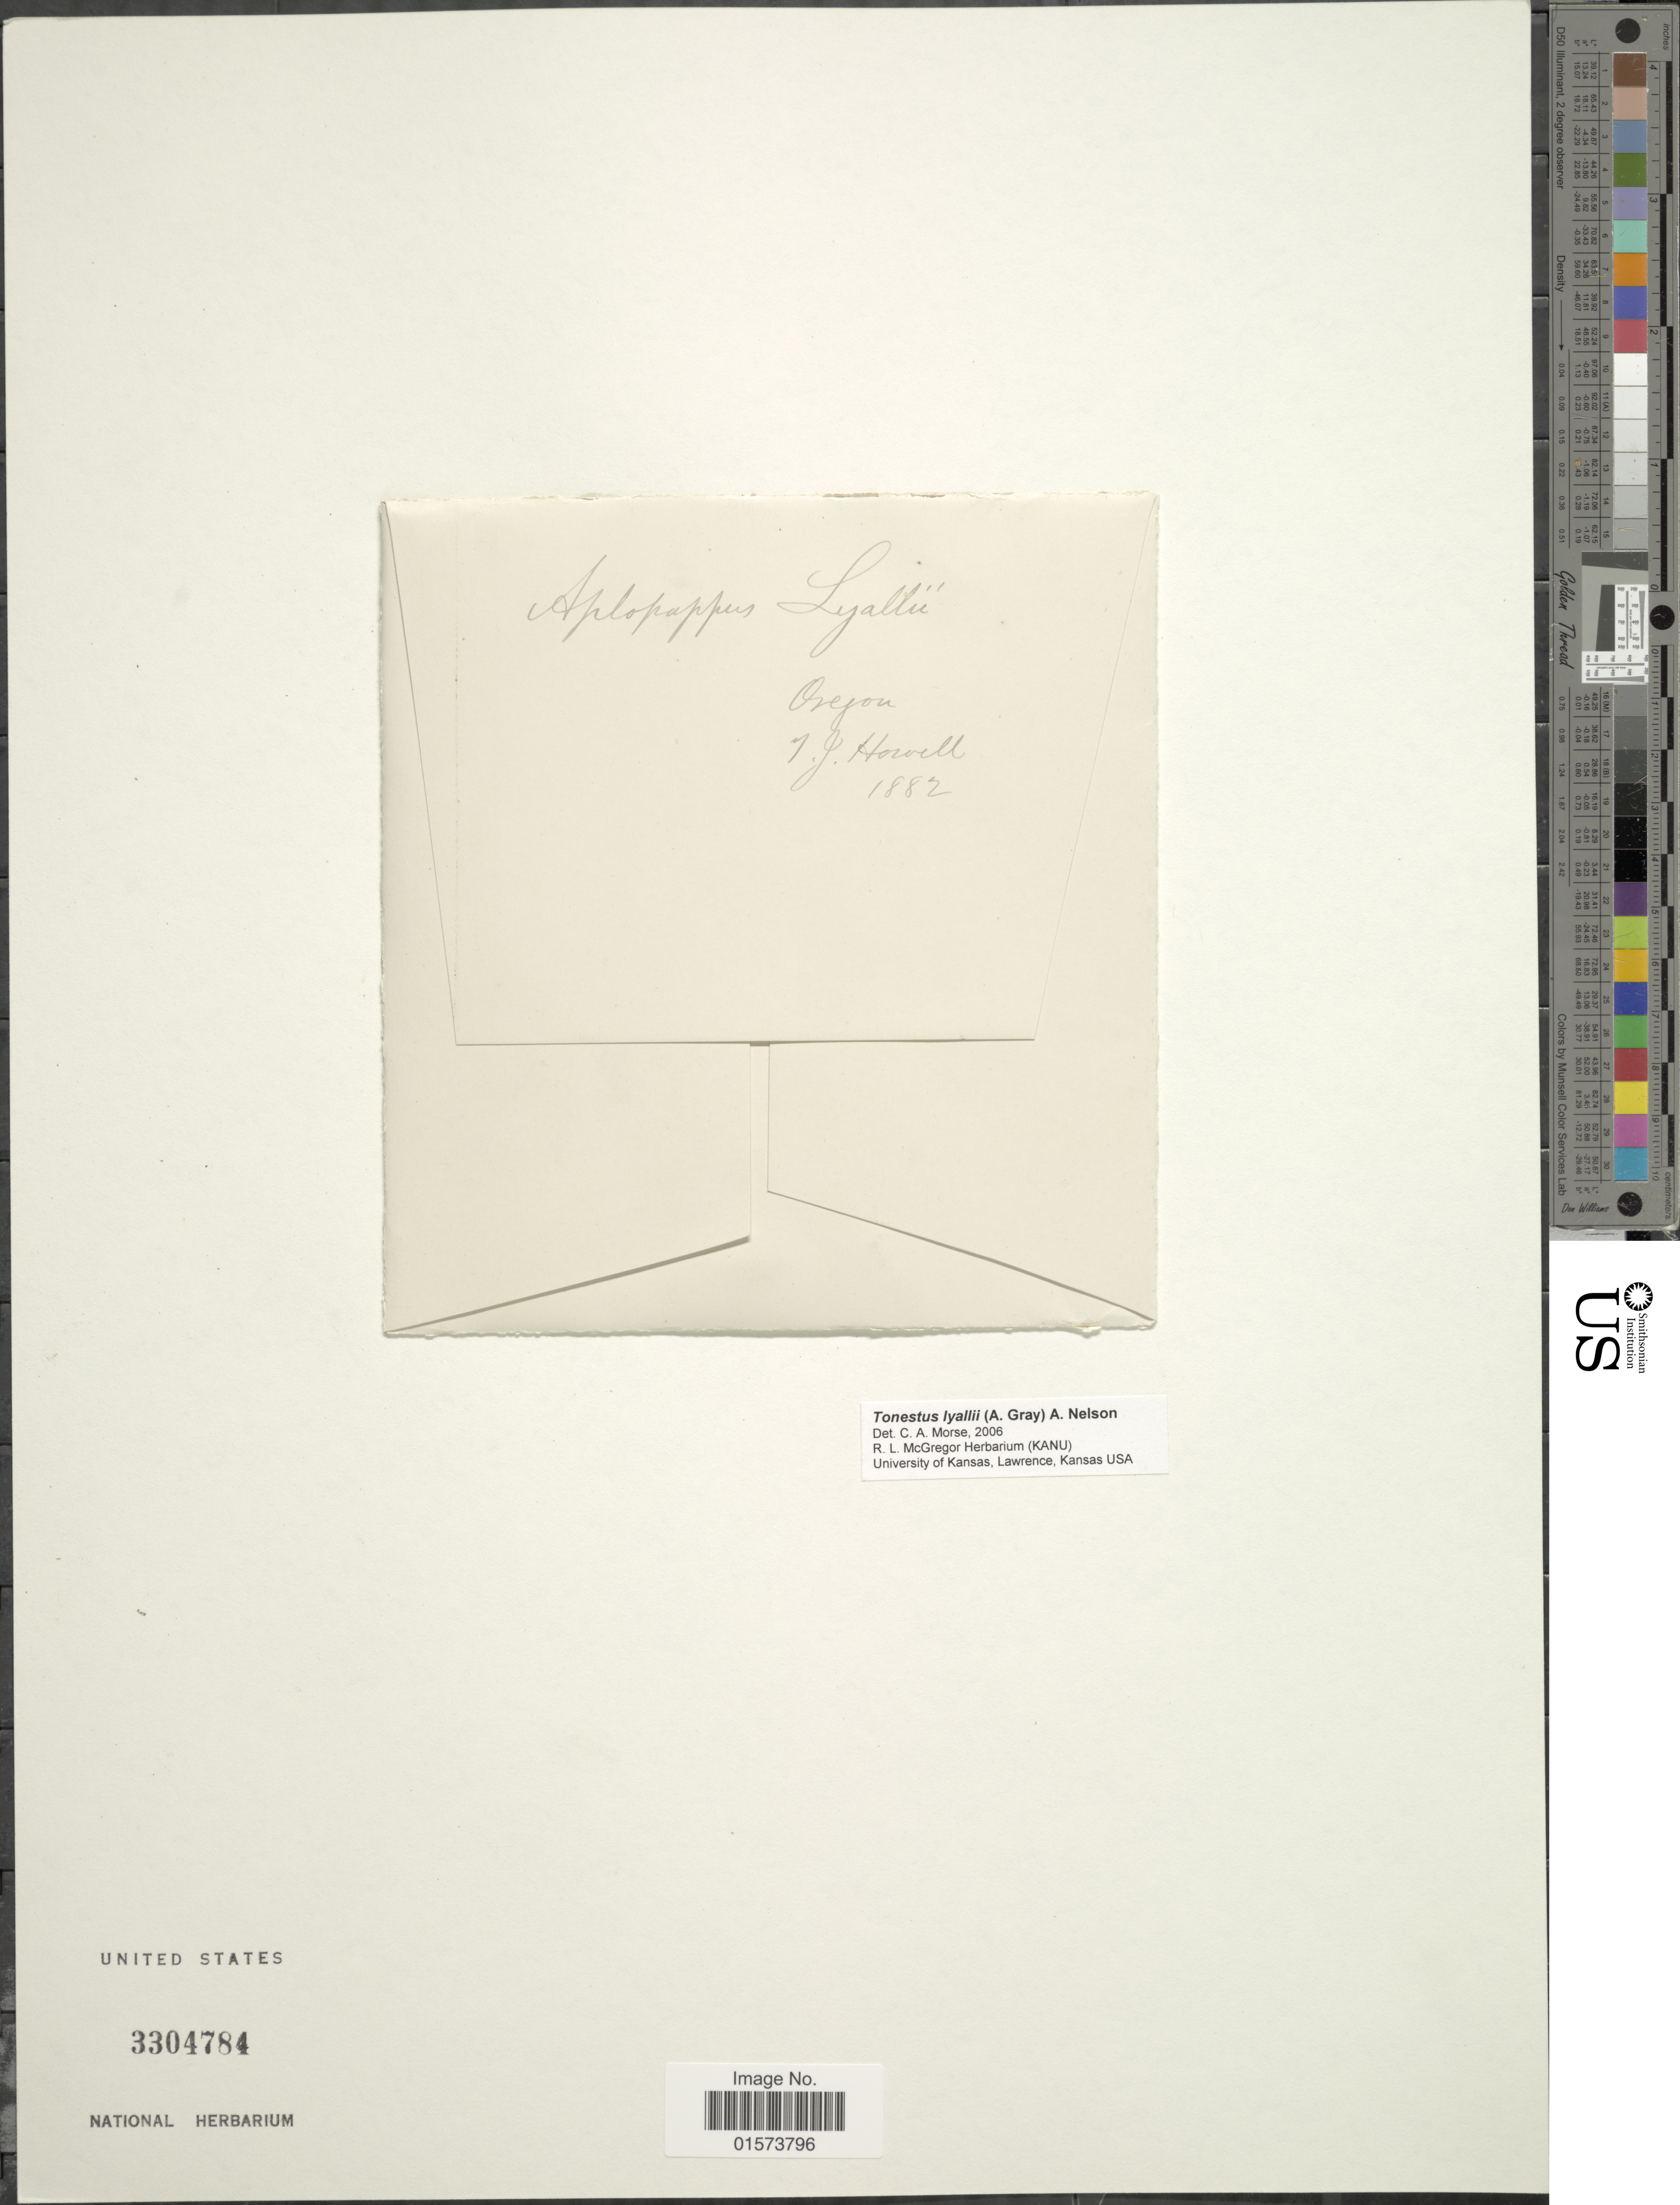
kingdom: Plantae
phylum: Tracheophyta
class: Magnoliopsida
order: Asterales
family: Asteraceae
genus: Tonestus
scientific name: Tonestus lyallii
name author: (A. Gray) A. Nelson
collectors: T. J. Howell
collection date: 1882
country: United States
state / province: Oregon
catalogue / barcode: US 3304784